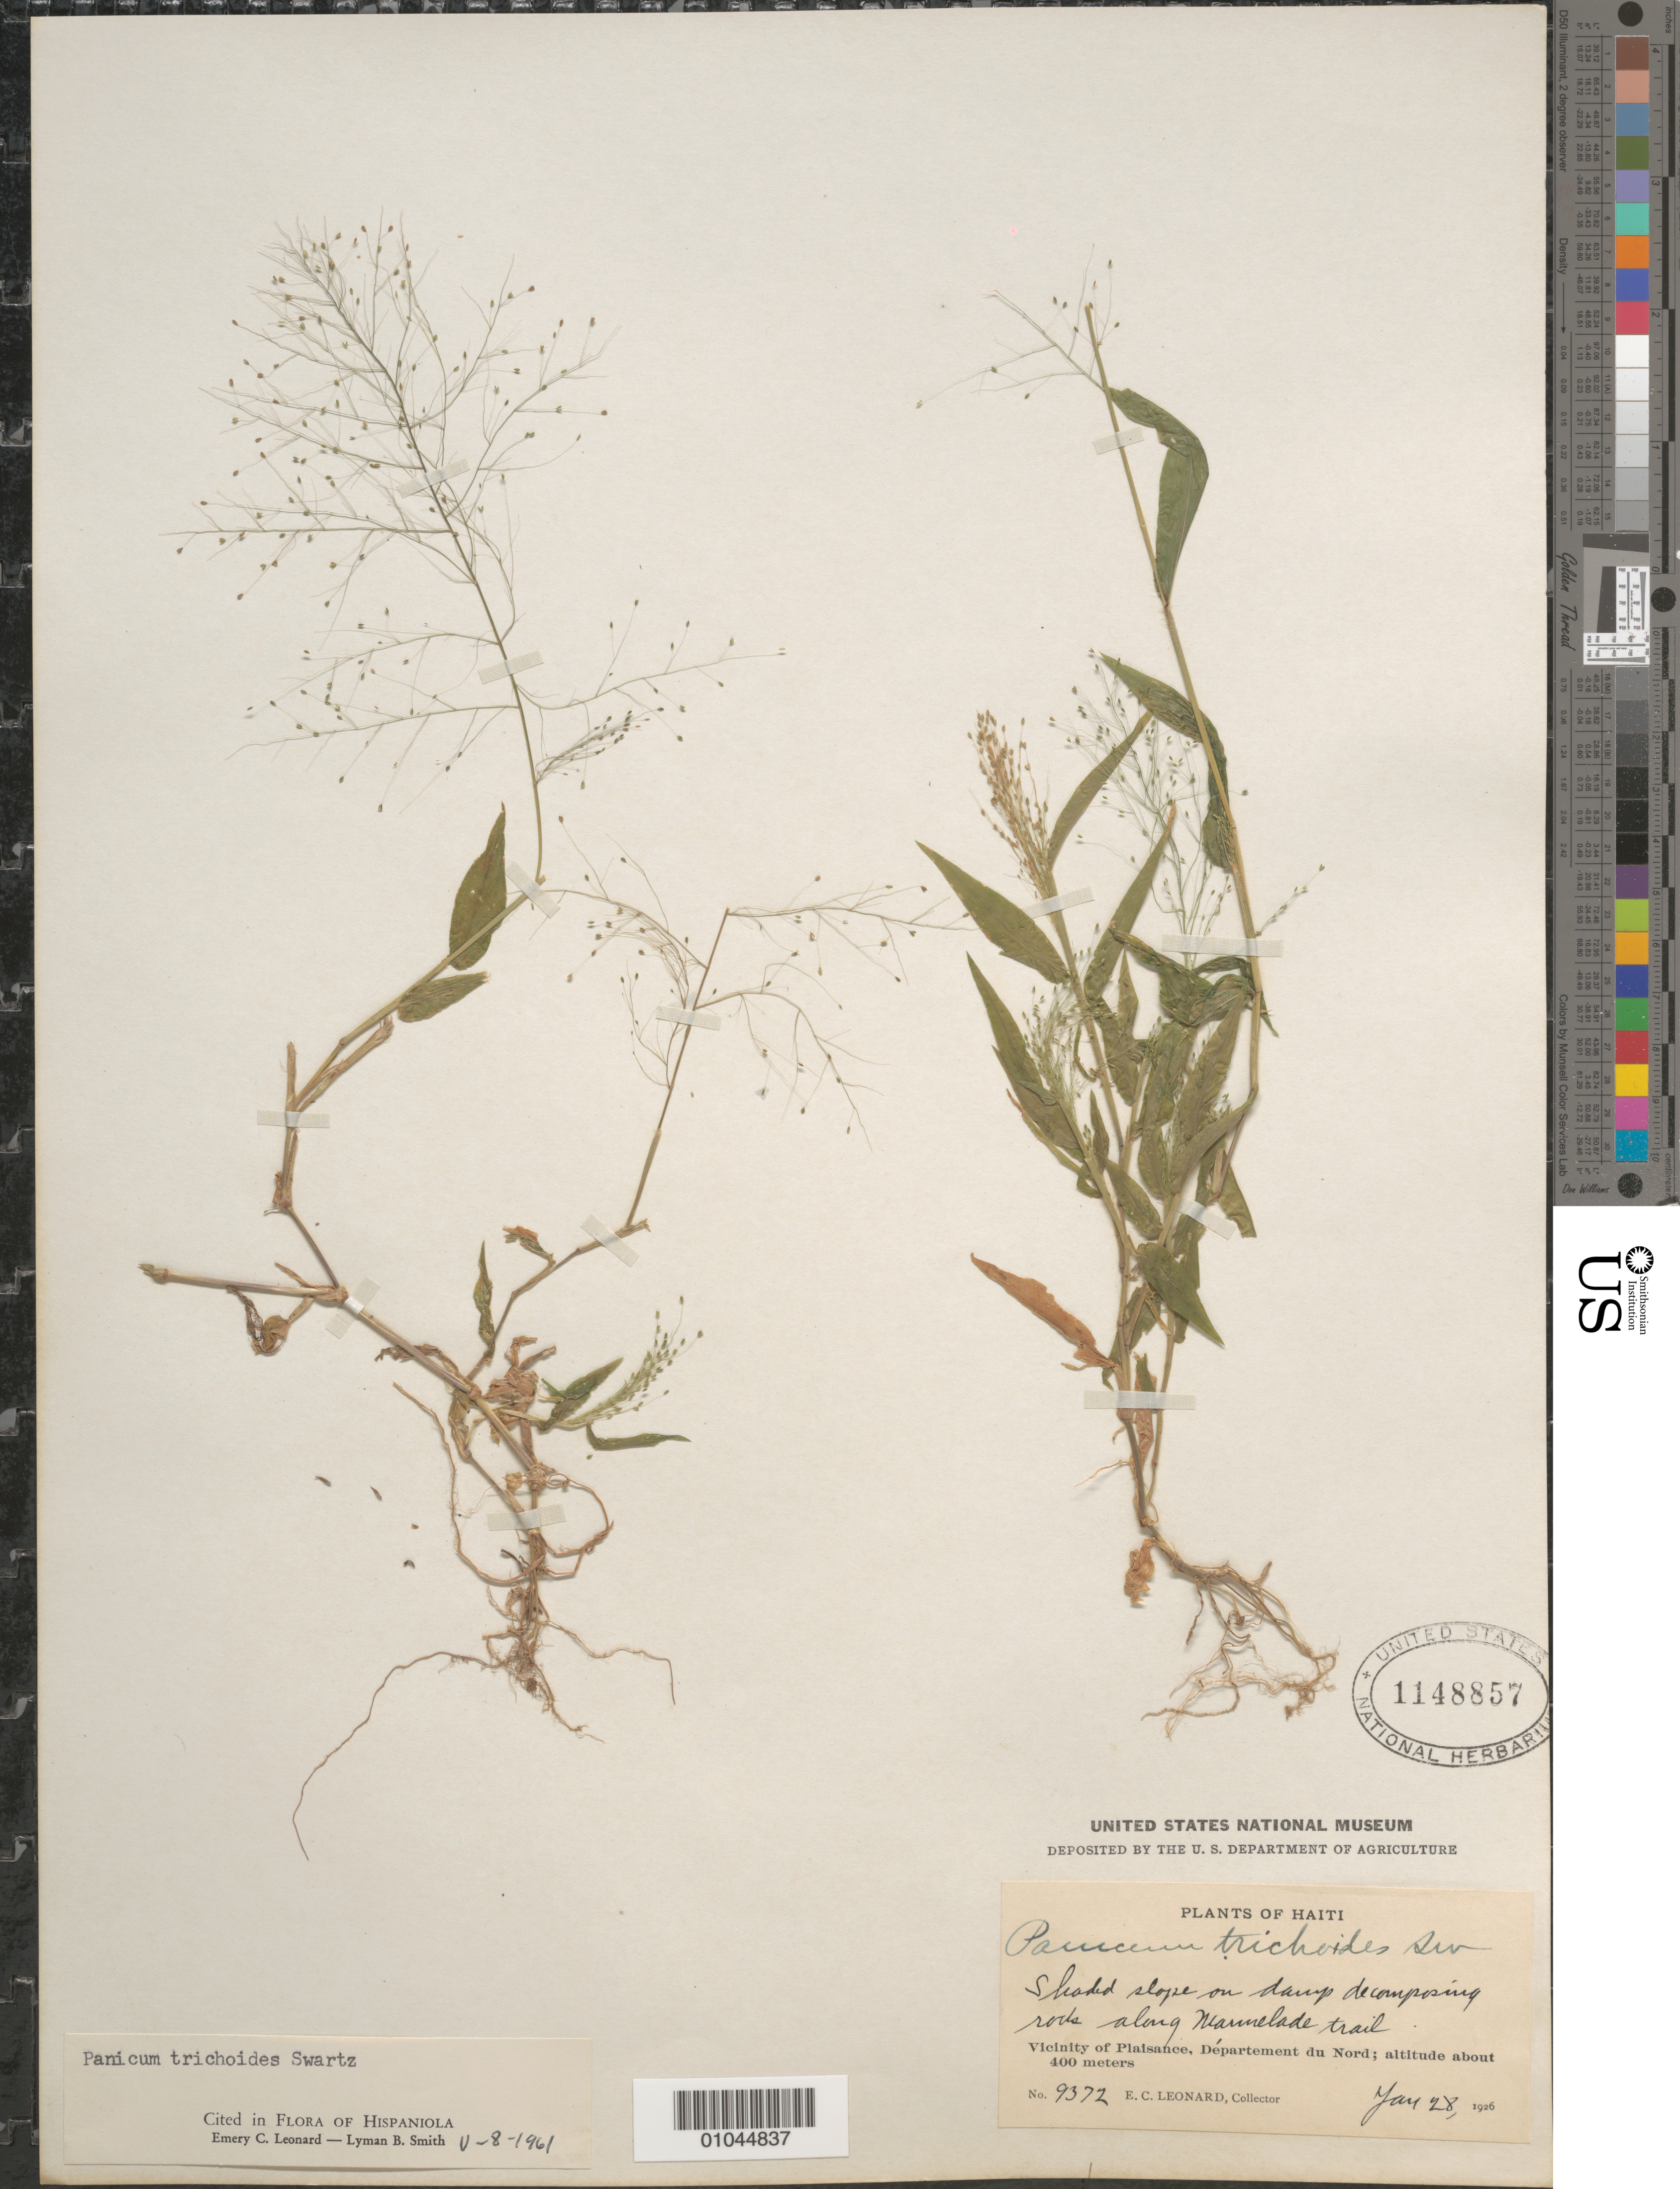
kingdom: Plantae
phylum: Tracheophyta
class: Liliopsida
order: Poales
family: Poaceae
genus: Panicum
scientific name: Panicum trichoides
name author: Sw.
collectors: E. C. Leonard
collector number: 9372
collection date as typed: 28 Jan 1926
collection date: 1926-01-28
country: Haiti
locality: Vicinity of Plaisance, Departement du Nord, along Marmelade trail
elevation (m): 400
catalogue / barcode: US 1148857